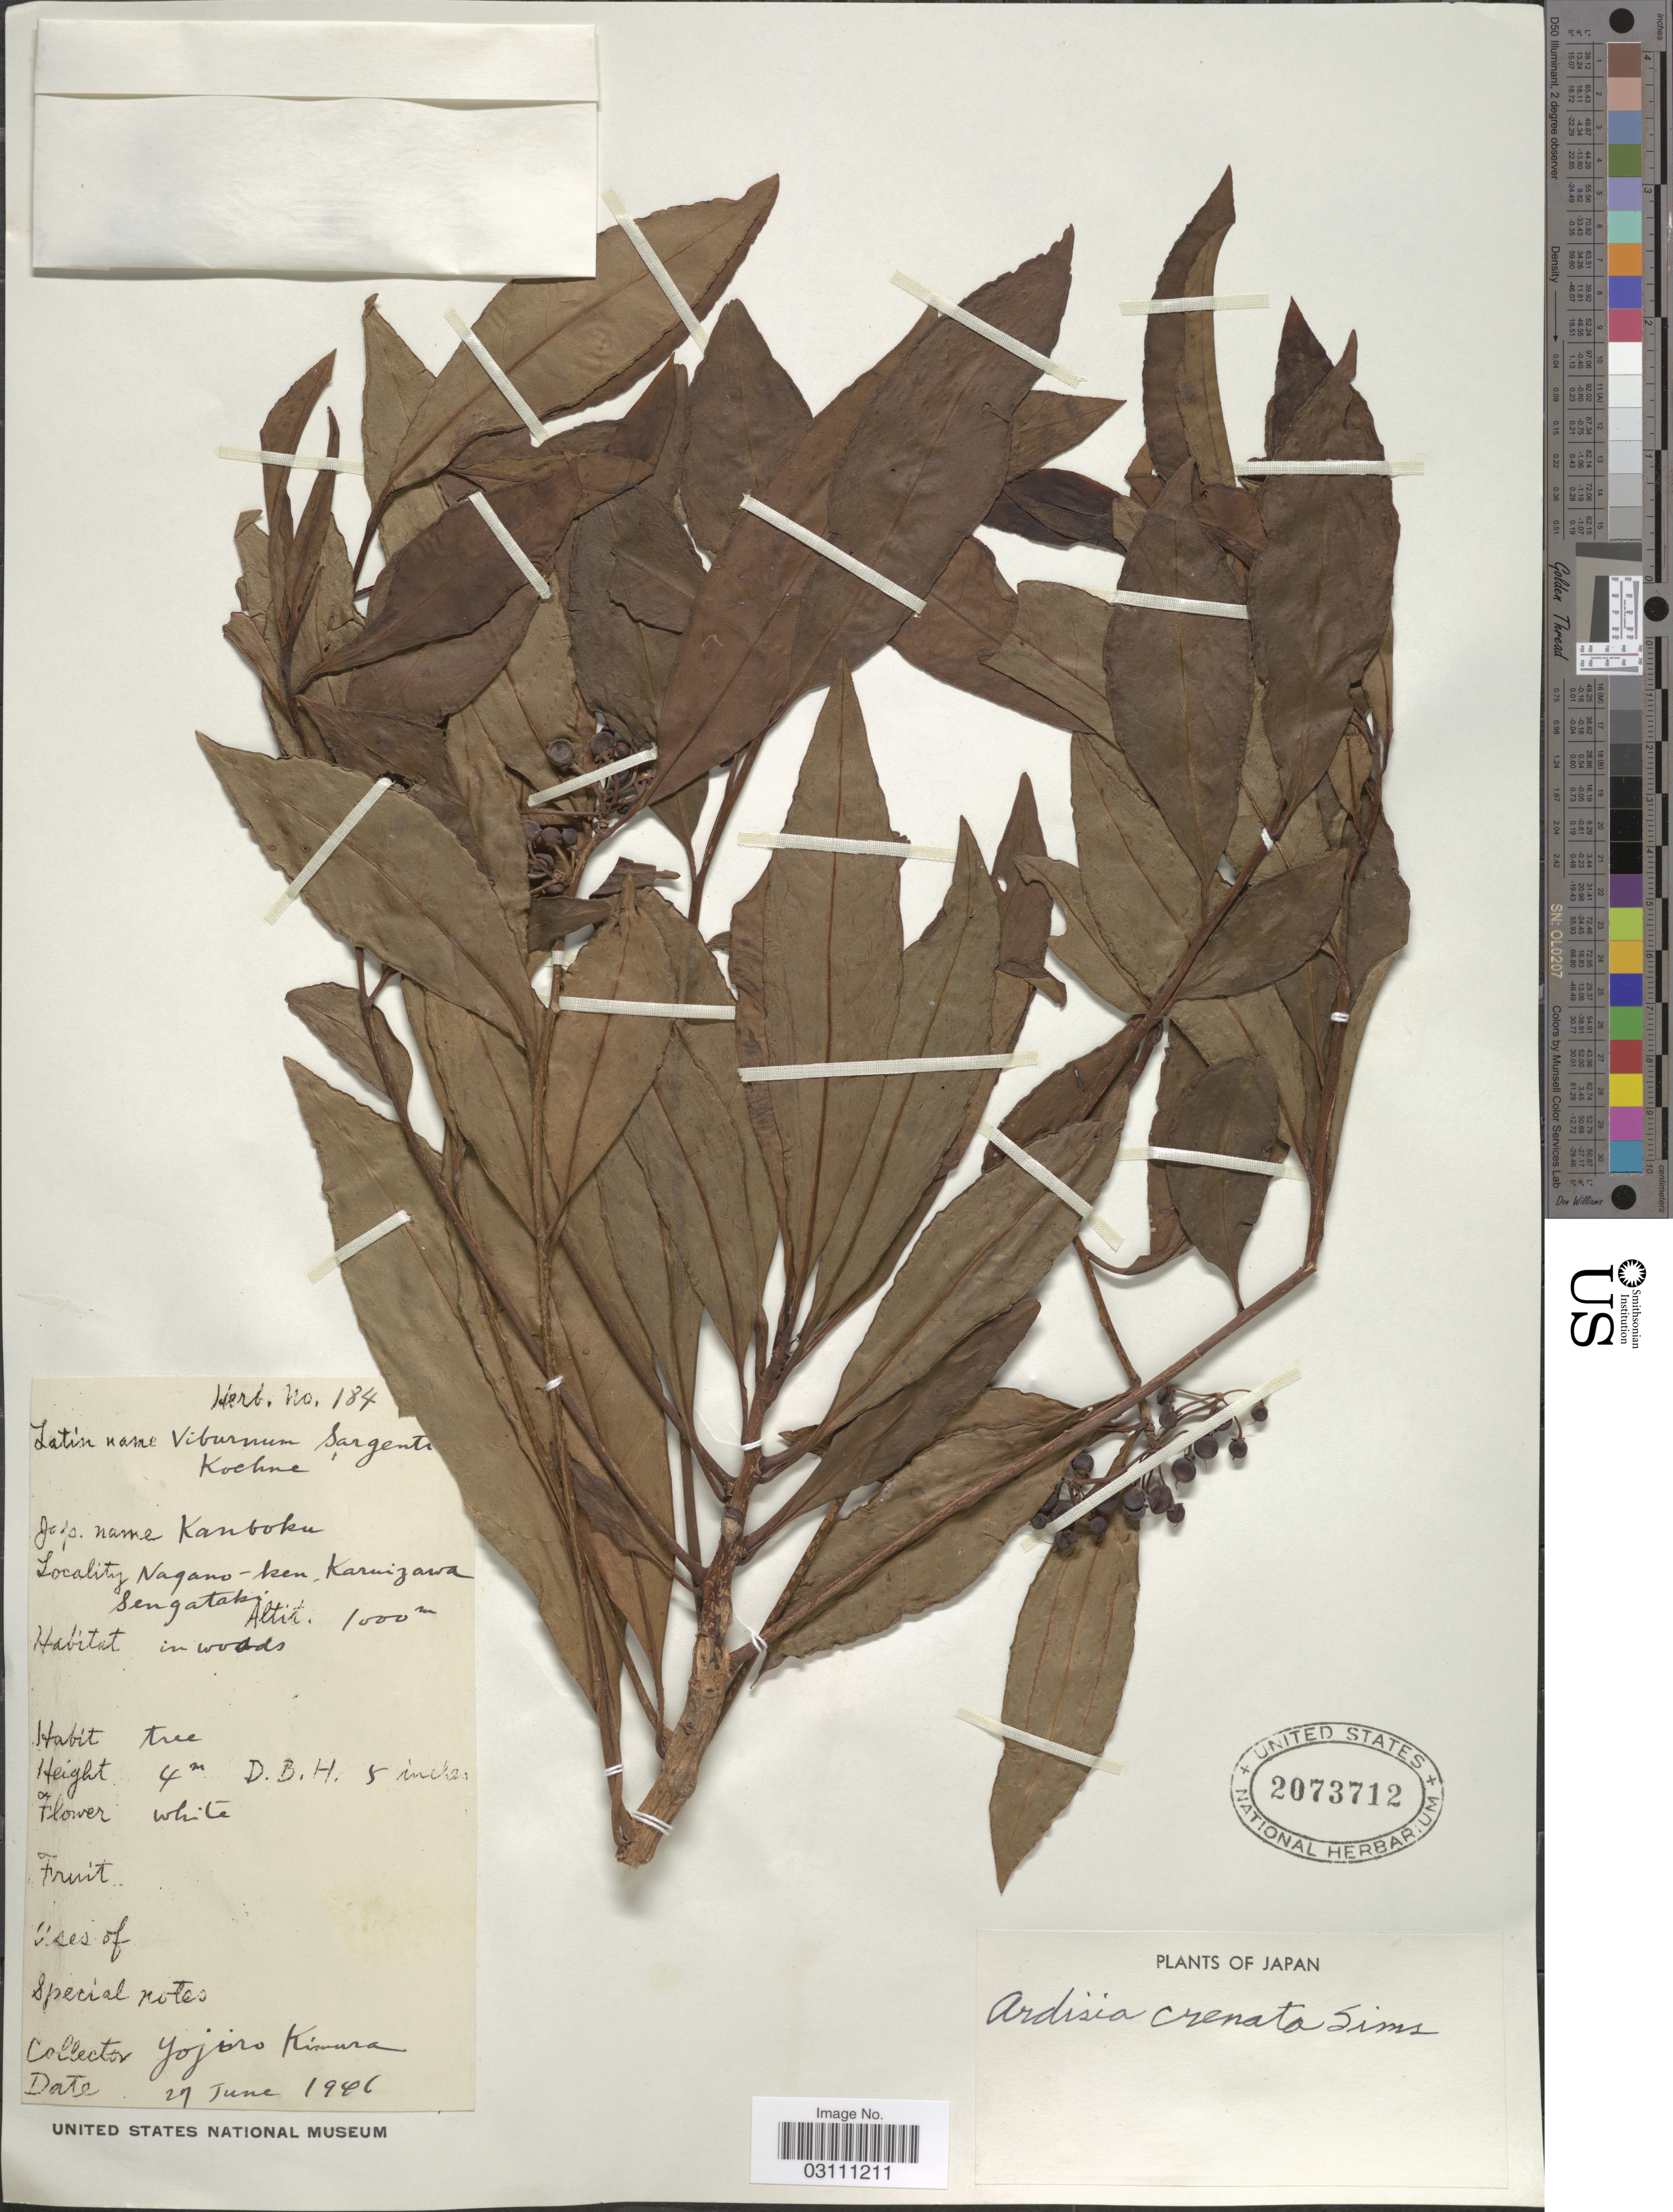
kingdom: Plantae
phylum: Tracheophyta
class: Magnoliopsida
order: Ericales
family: Primulaceae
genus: Ardisia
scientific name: Ardisia crenata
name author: Sims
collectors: Y. Kimura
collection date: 1946-06-27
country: Japan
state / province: Nagano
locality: Nagano-ken, Karuijawa Sengataki.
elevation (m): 1000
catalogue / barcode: US 2073712